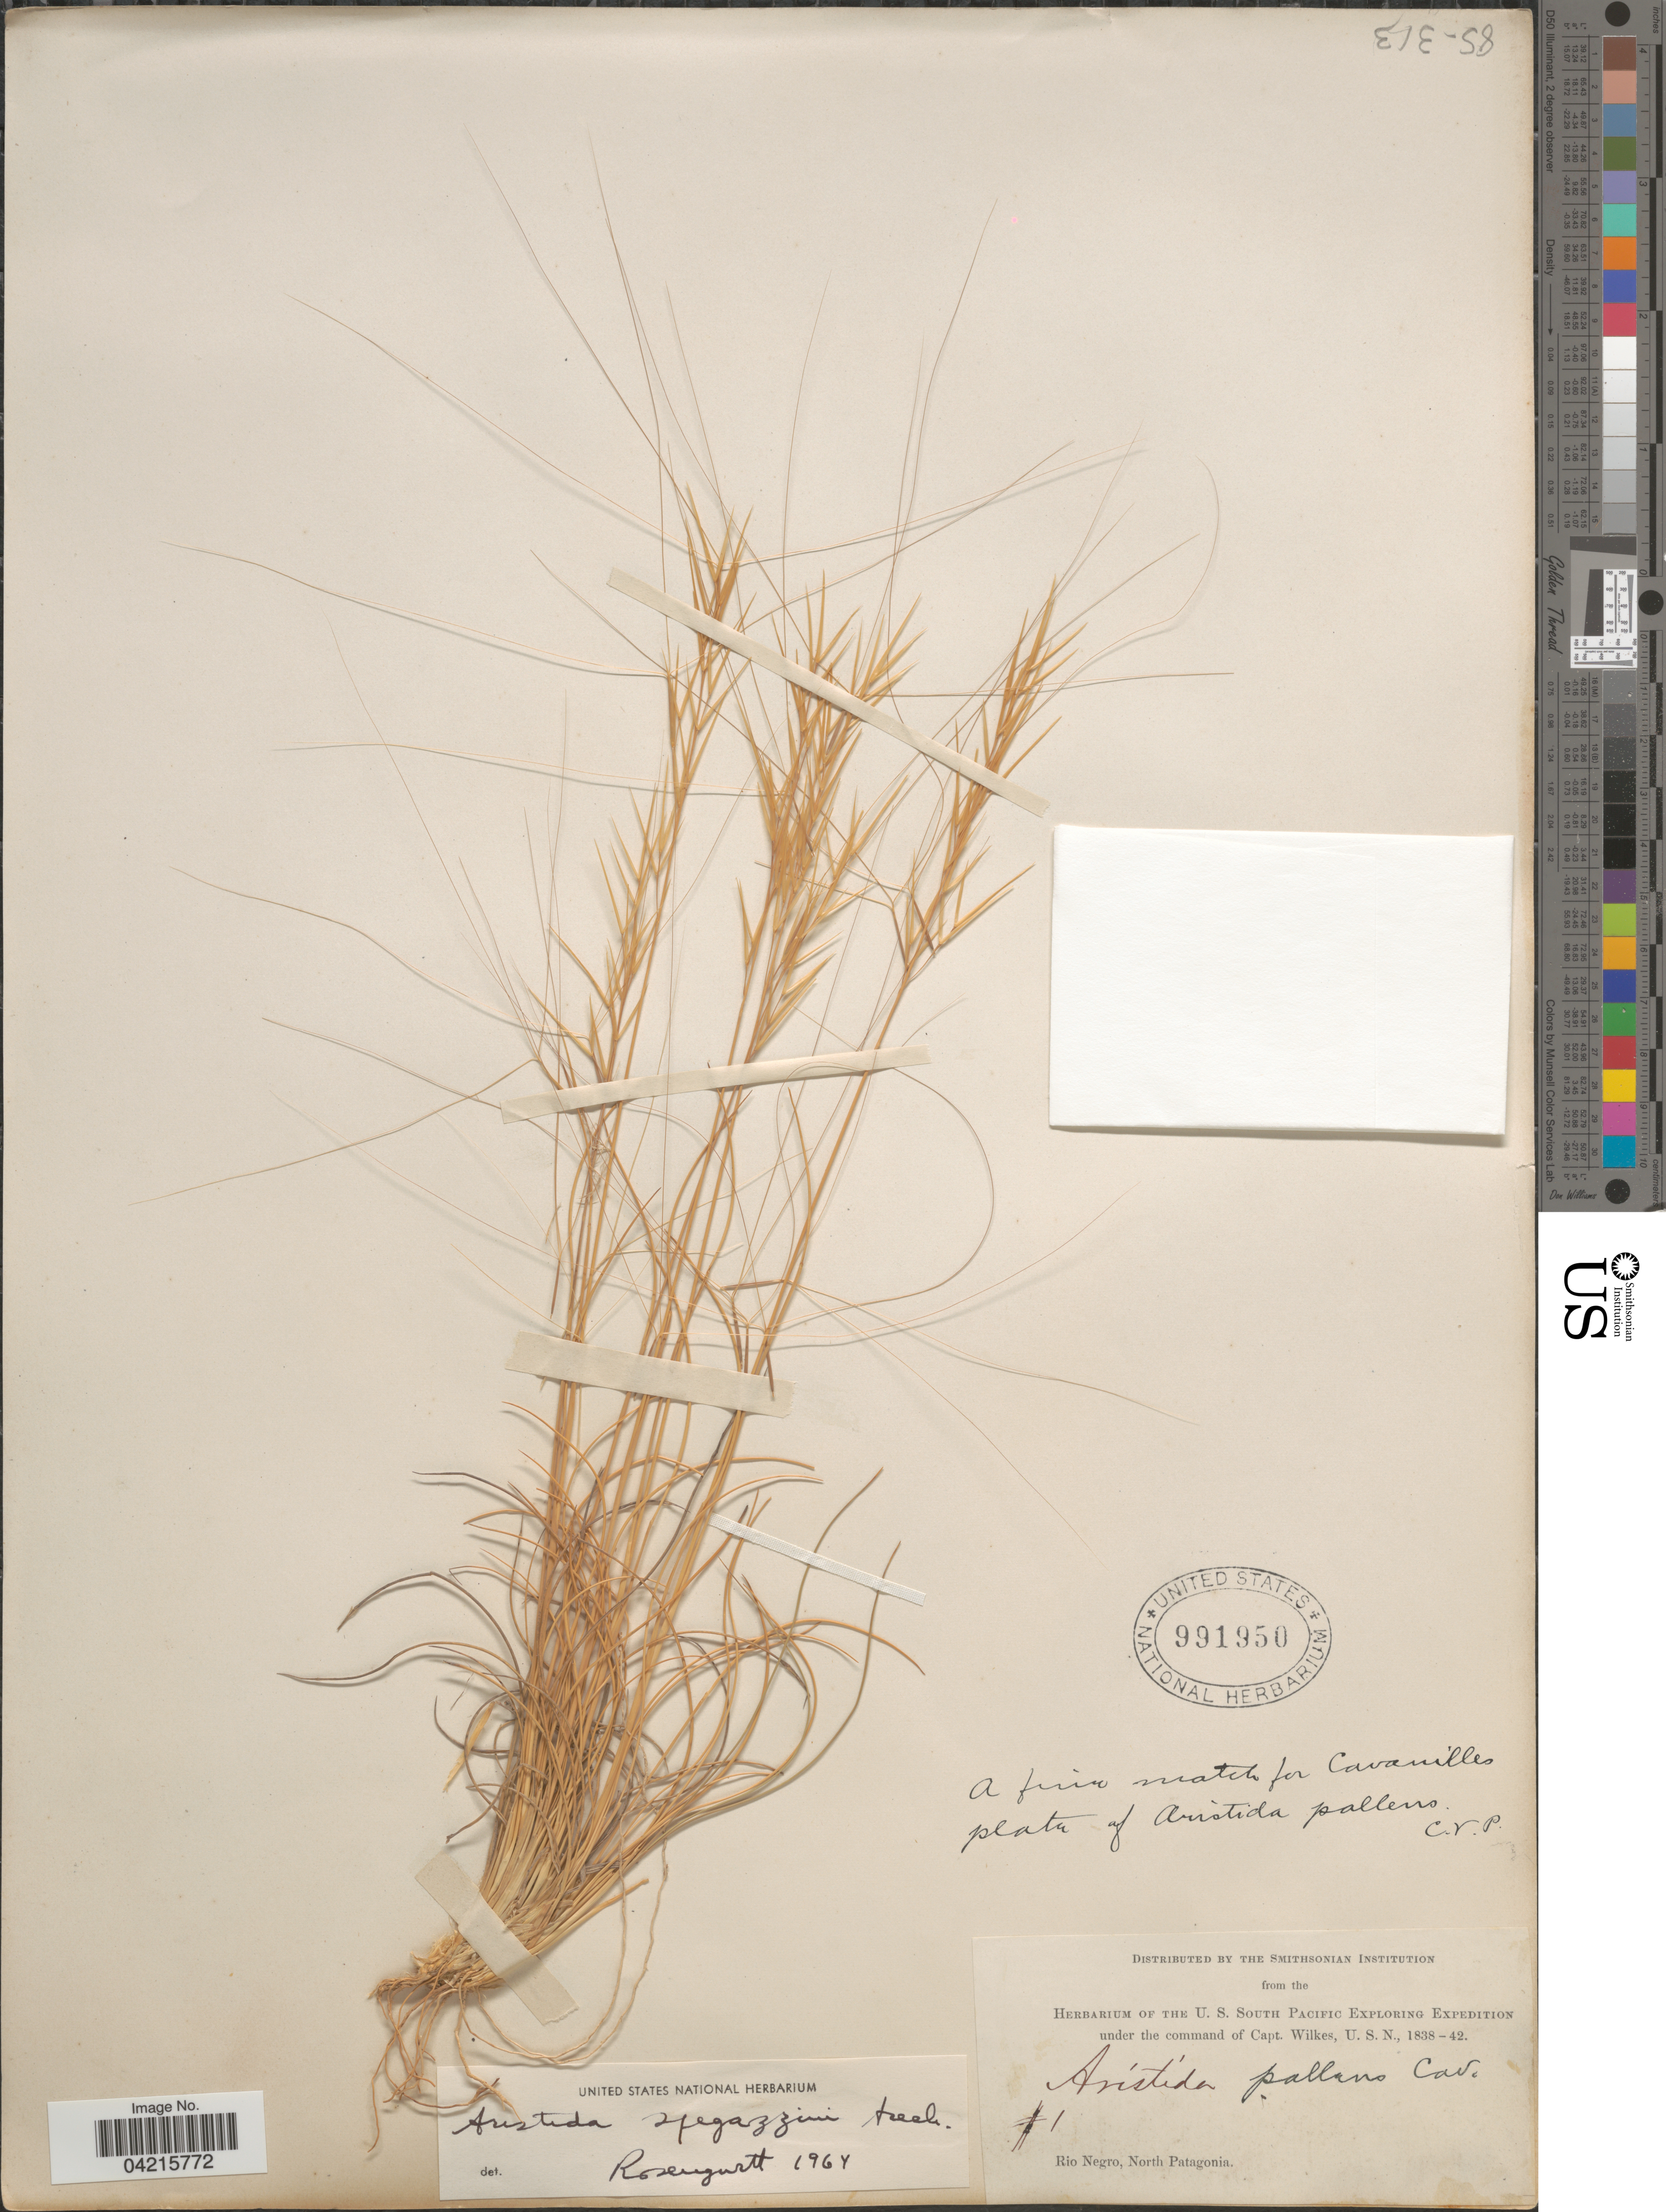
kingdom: Plantae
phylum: Tracheophyta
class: Liliopsida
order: Poales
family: Poaceae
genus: Aristida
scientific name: Aristida spegazzinii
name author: Arechav.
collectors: U.S. South Pacific Explor. Exped.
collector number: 1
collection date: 1838/1842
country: Argentina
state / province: Rio Negro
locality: The U. S. South Pacific Exploring Expedition. North Patagonia.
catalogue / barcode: US 991950